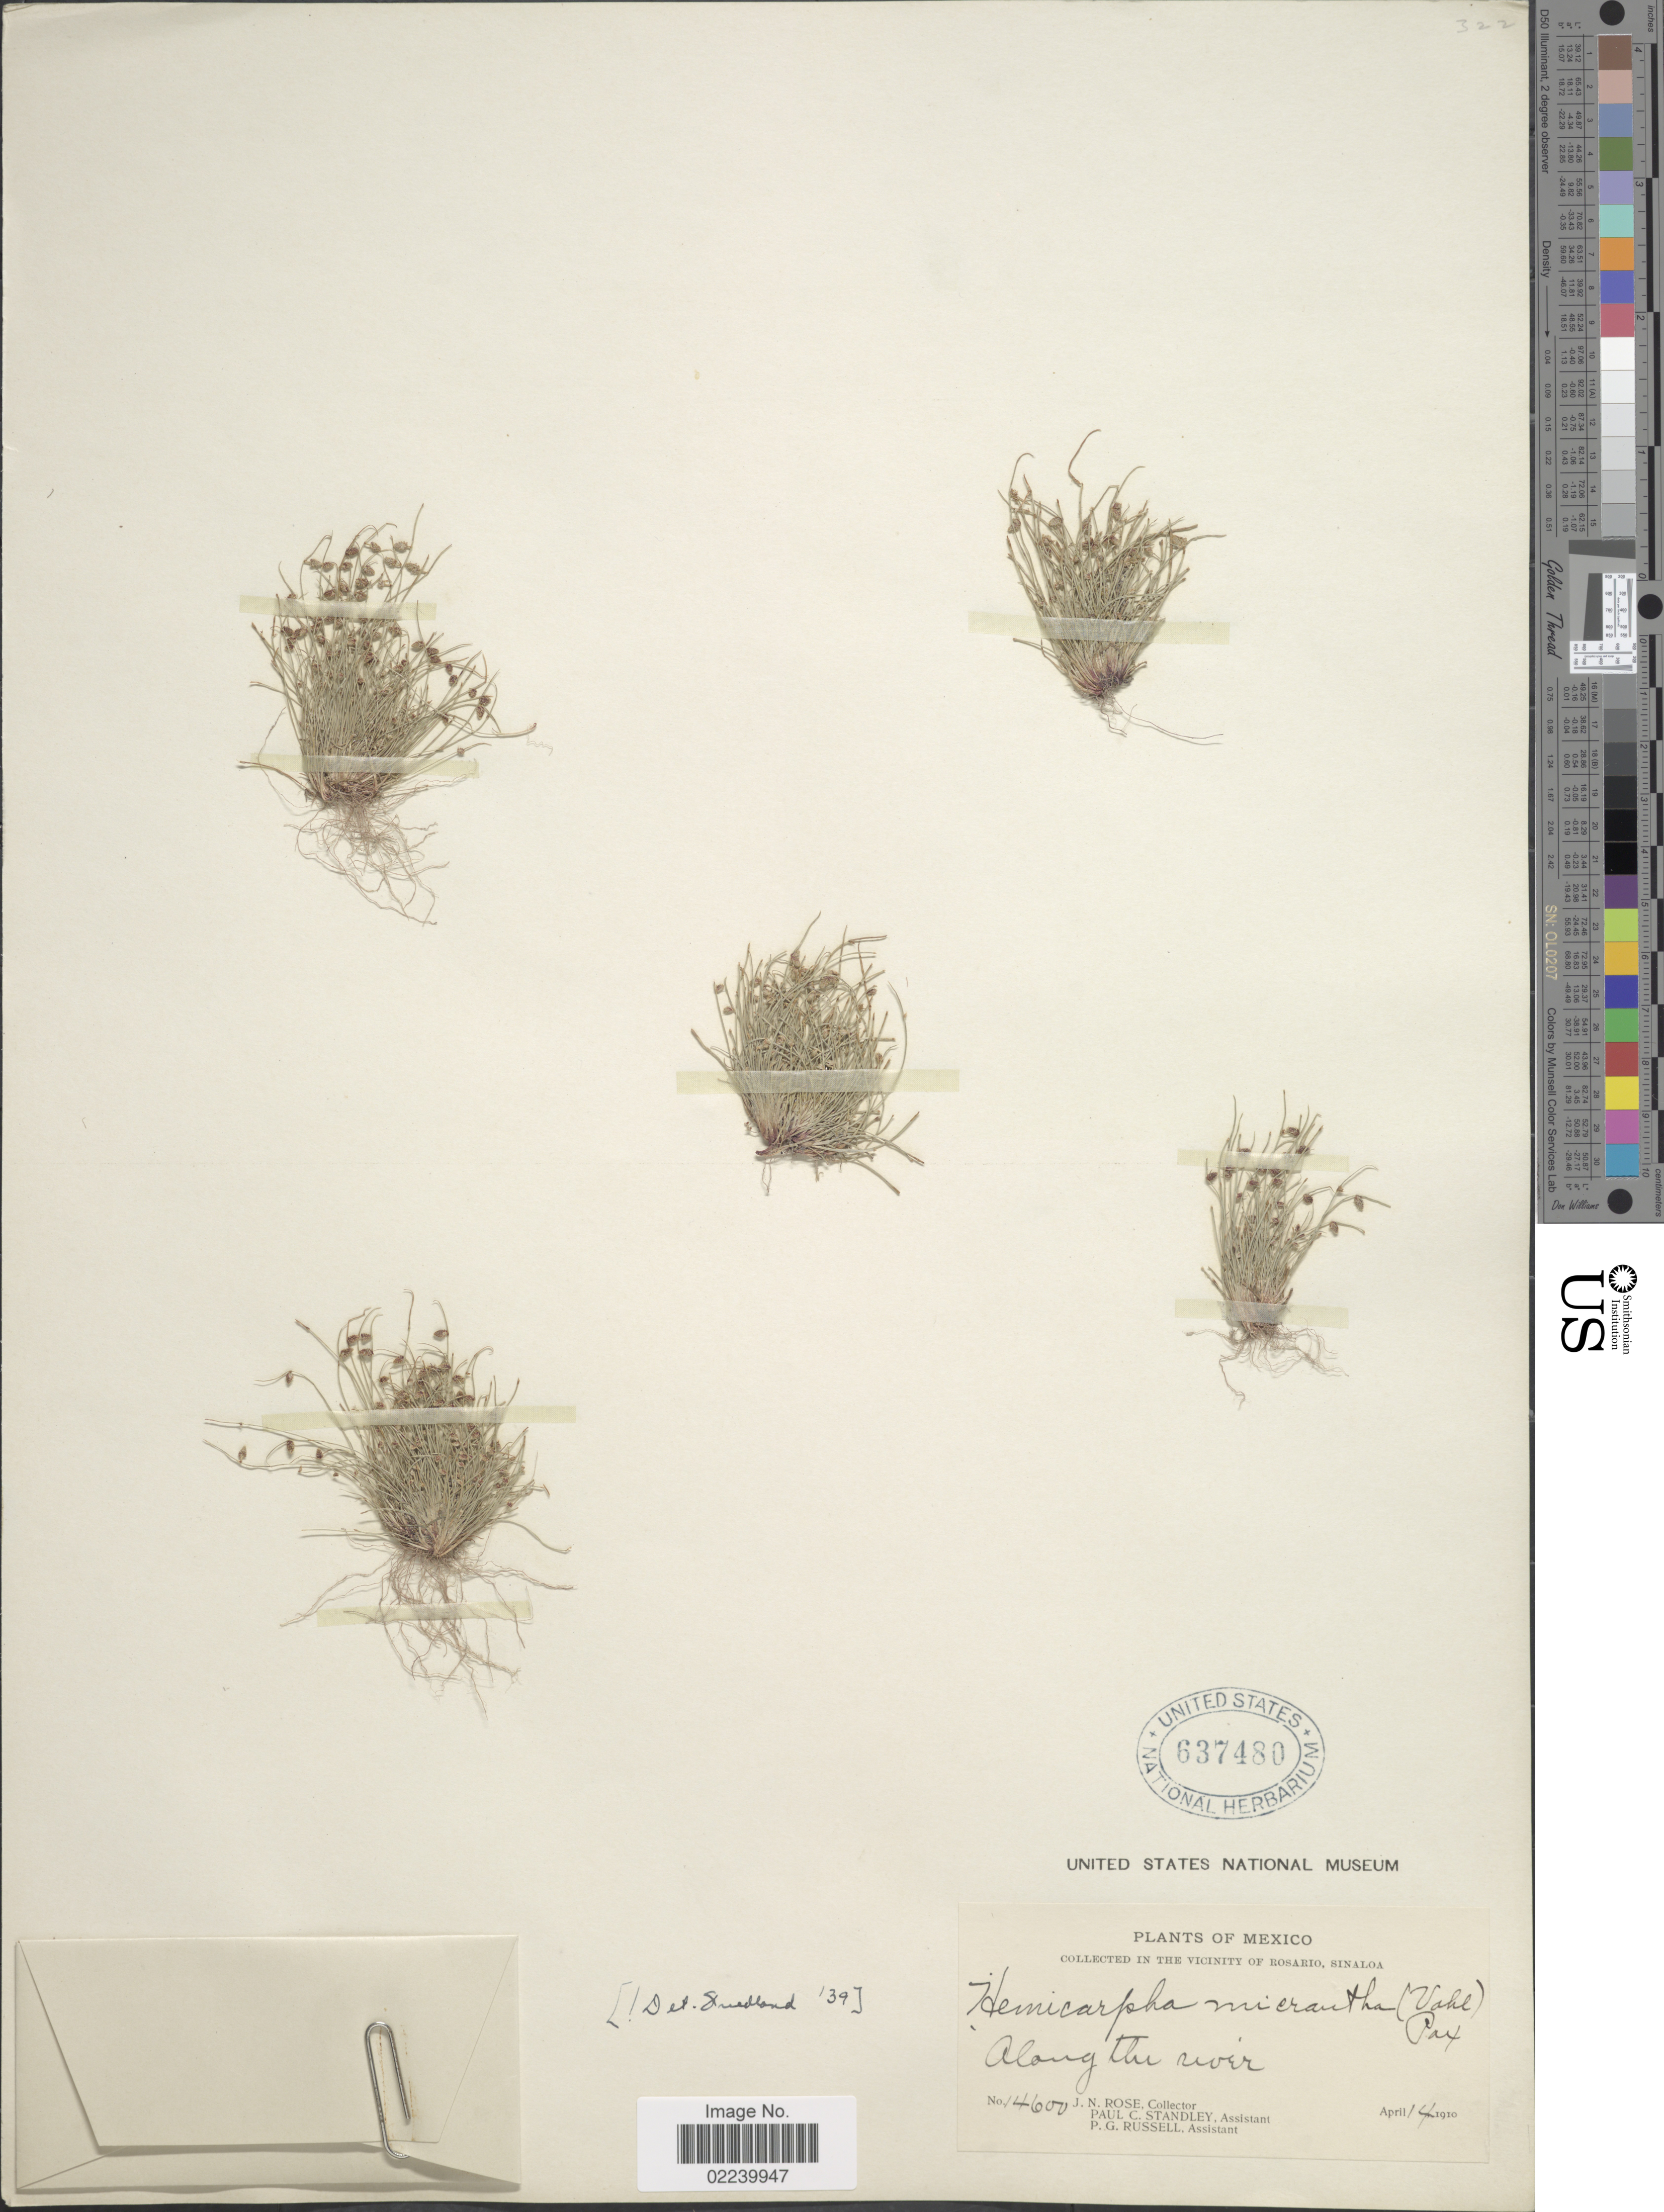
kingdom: Plantae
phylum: Tracheophyta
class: Liliopsida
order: Poales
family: Cyperaceae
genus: Cyperus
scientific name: Cyperus subsquarrosus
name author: (Muhl.) Bauters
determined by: Strong, M. T., (US), Smithsonian Institution - National Museum of Natural History (UNITED STATES)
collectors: J. N. Rose, P. C. Standley & P. G. Russell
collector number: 14600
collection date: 1910-04-14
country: Mexico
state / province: Sinaloa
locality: Vicinity of Rosario, along the river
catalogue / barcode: US 637480